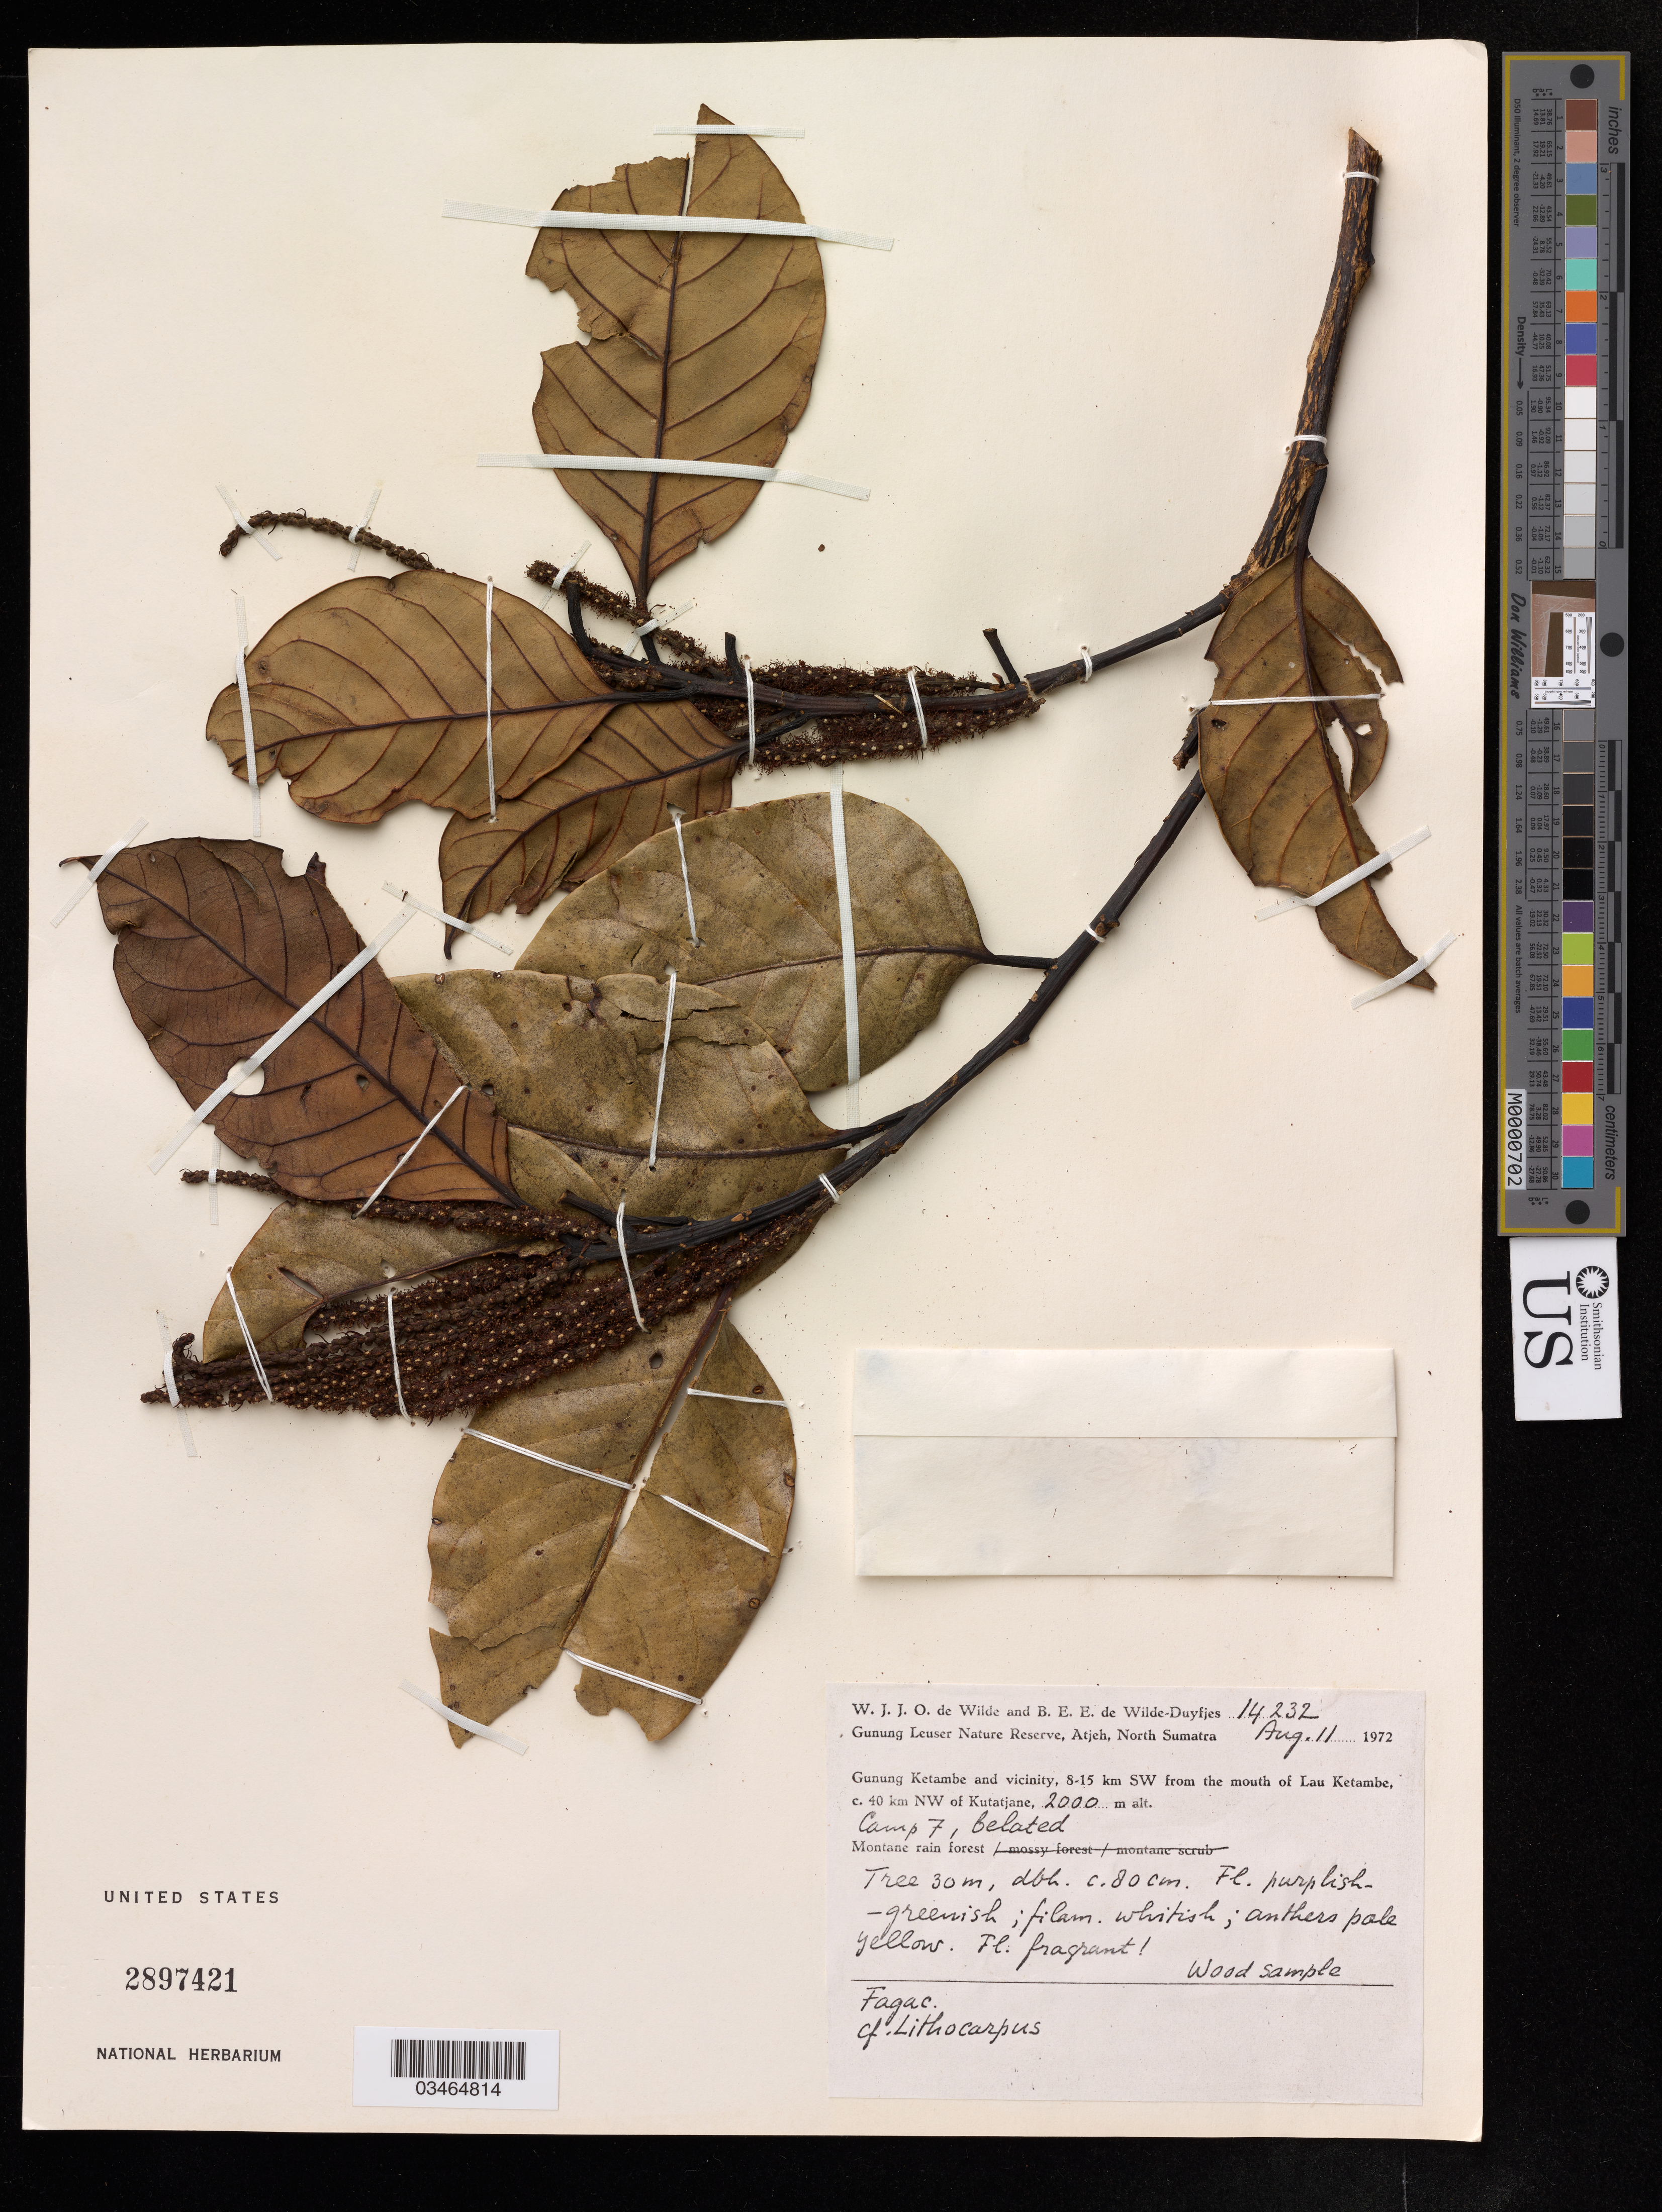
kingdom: Plantae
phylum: Tracheophyta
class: Magnoliopsida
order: Fagales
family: Fagaceae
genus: Lithocarpus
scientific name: Lithocarpus sp.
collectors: W. J. de Wilde & B. E. de Wilde-Duyfjes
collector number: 14232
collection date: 1972-08-11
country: Indonesia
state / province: Sumatra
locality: Gunung Ketambe and vicinity, 8-15 km SW from the mouth of Lau Ketambe, c. 40 km NW of Kutatjane.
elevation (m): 2000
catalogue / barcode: US 2897421